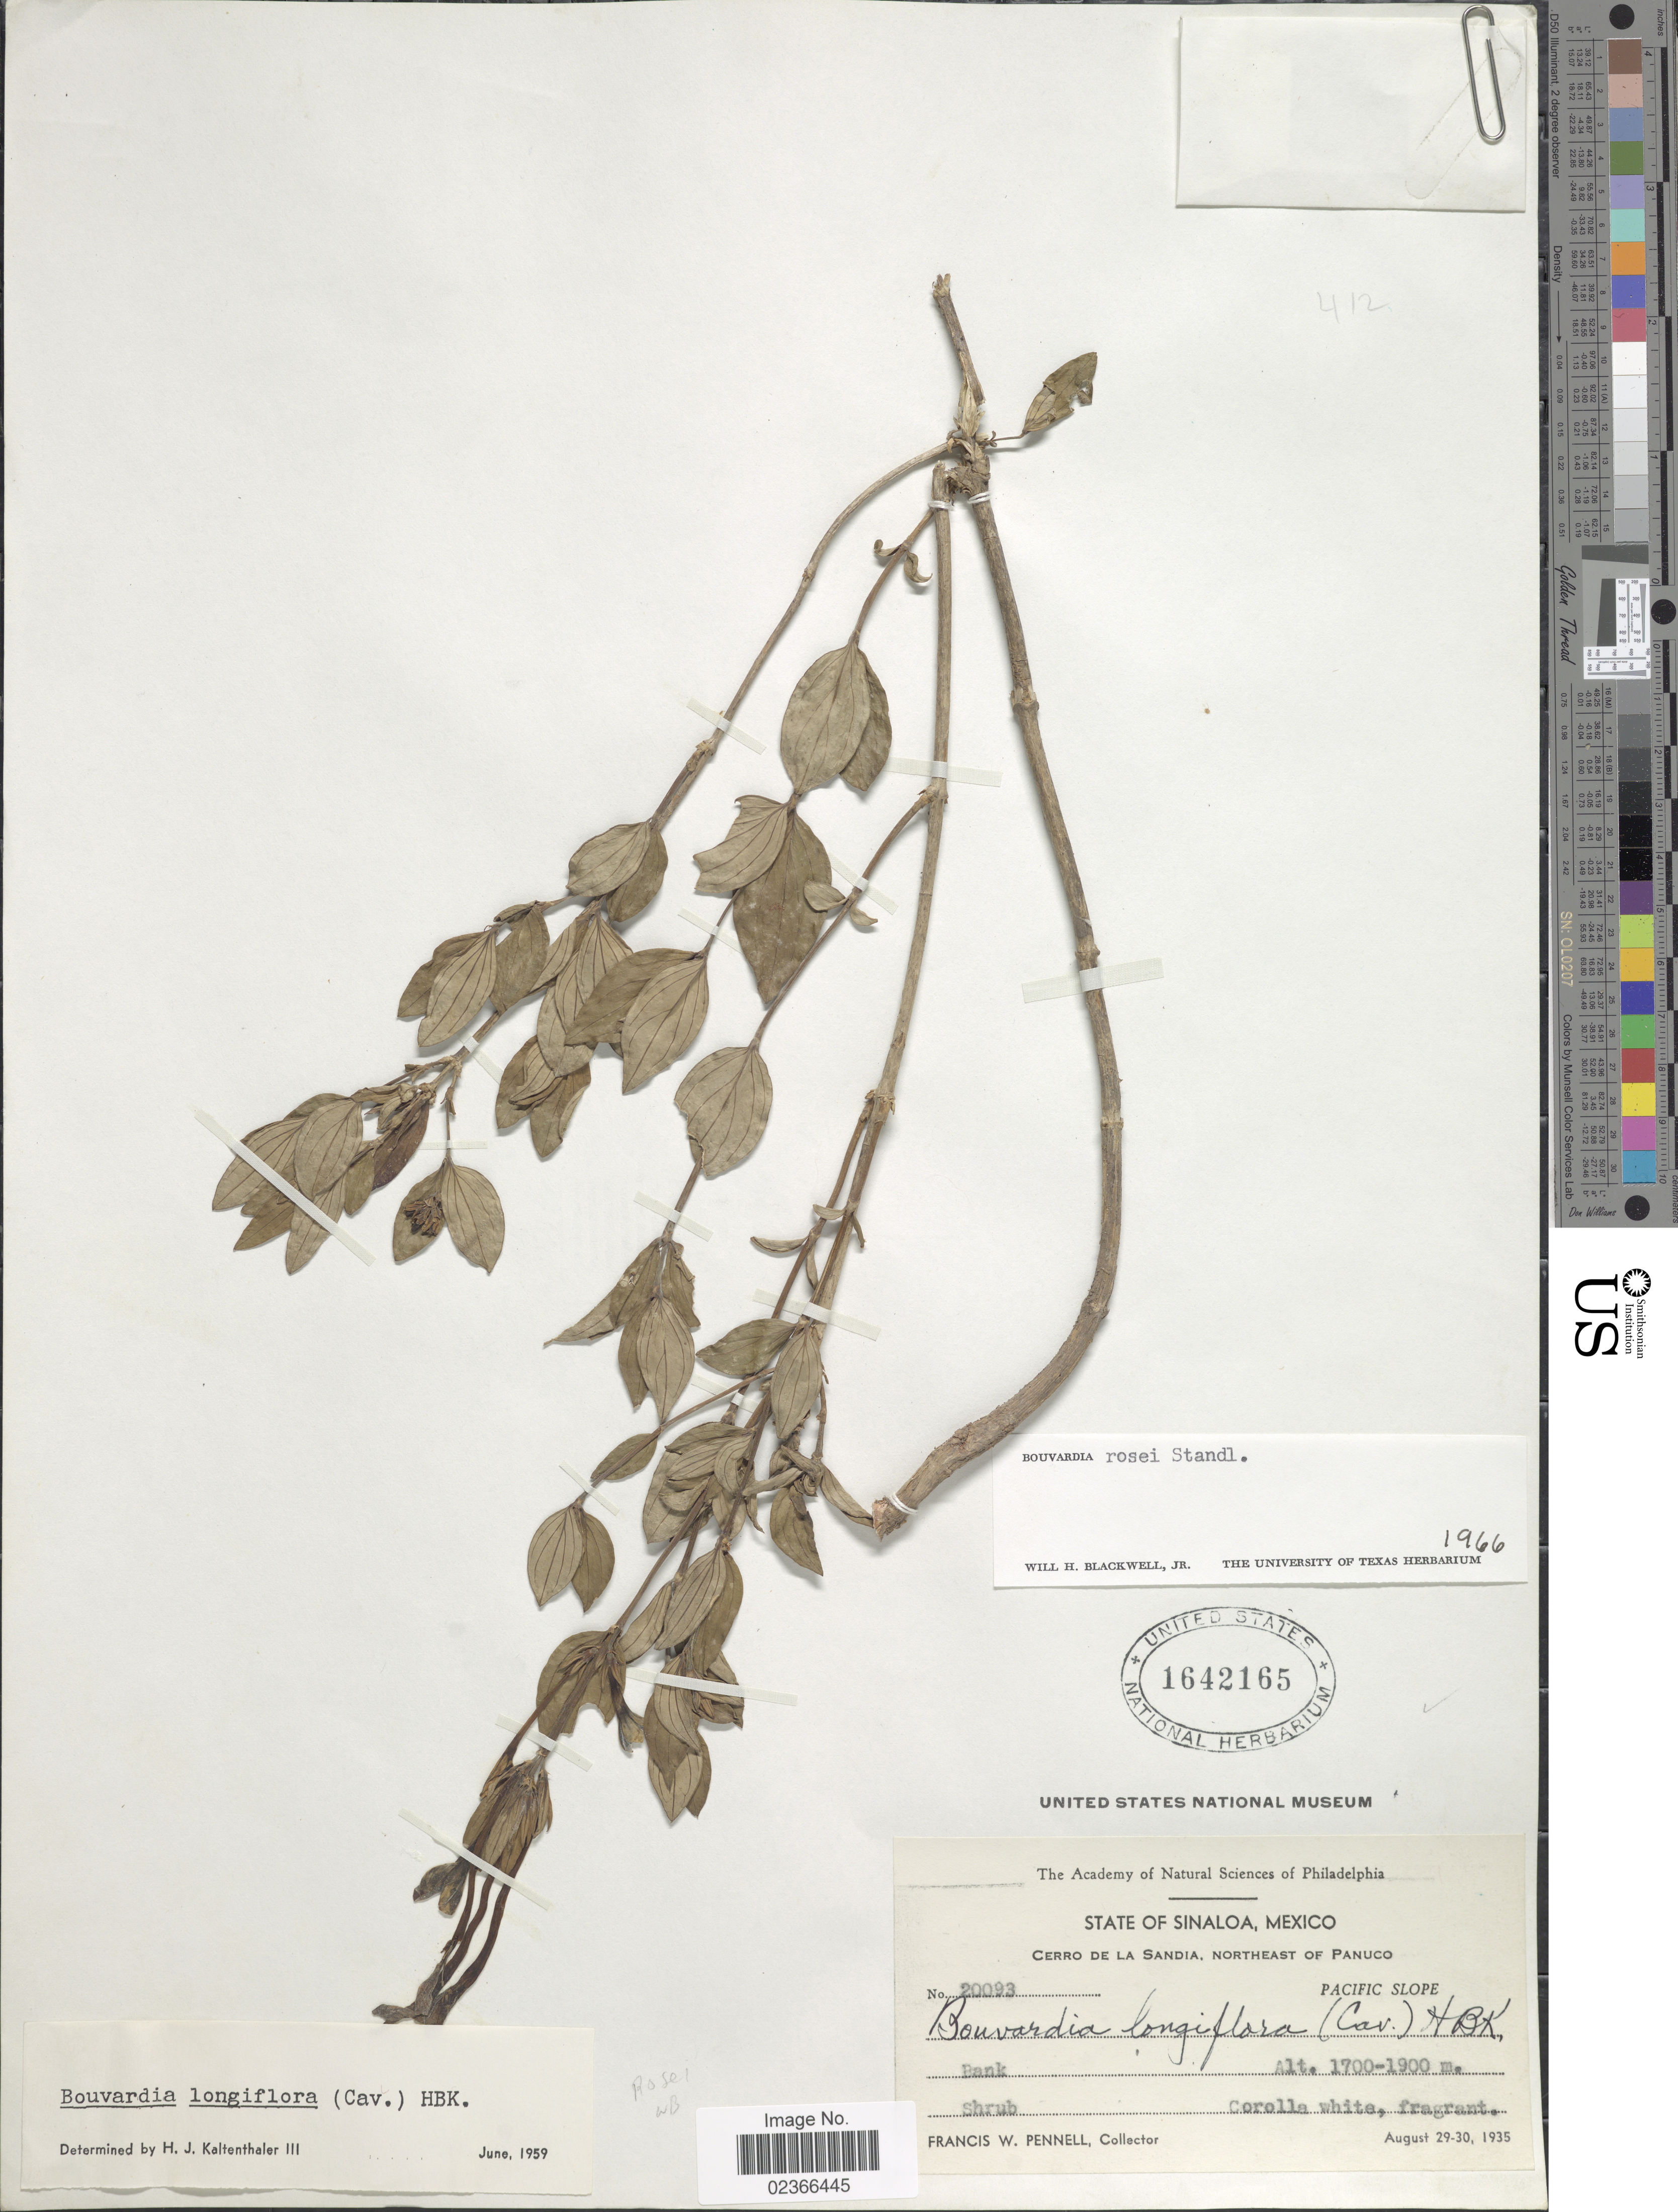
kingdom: Plantae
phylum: Tracheophyta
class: Magnoliopsida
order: Gentianales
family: Rubiaceae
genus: Bouvardia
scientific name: Bouvardia rosei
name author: Standl.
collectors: F. W. Pennell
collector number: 20093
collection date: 1935-08-29/1935-08-30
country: Mexico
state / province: Sinaloa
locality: Cerro de La Sandia, Northeast of Panuco, Pacific Slope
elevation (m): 1700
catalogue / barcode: US 1642165